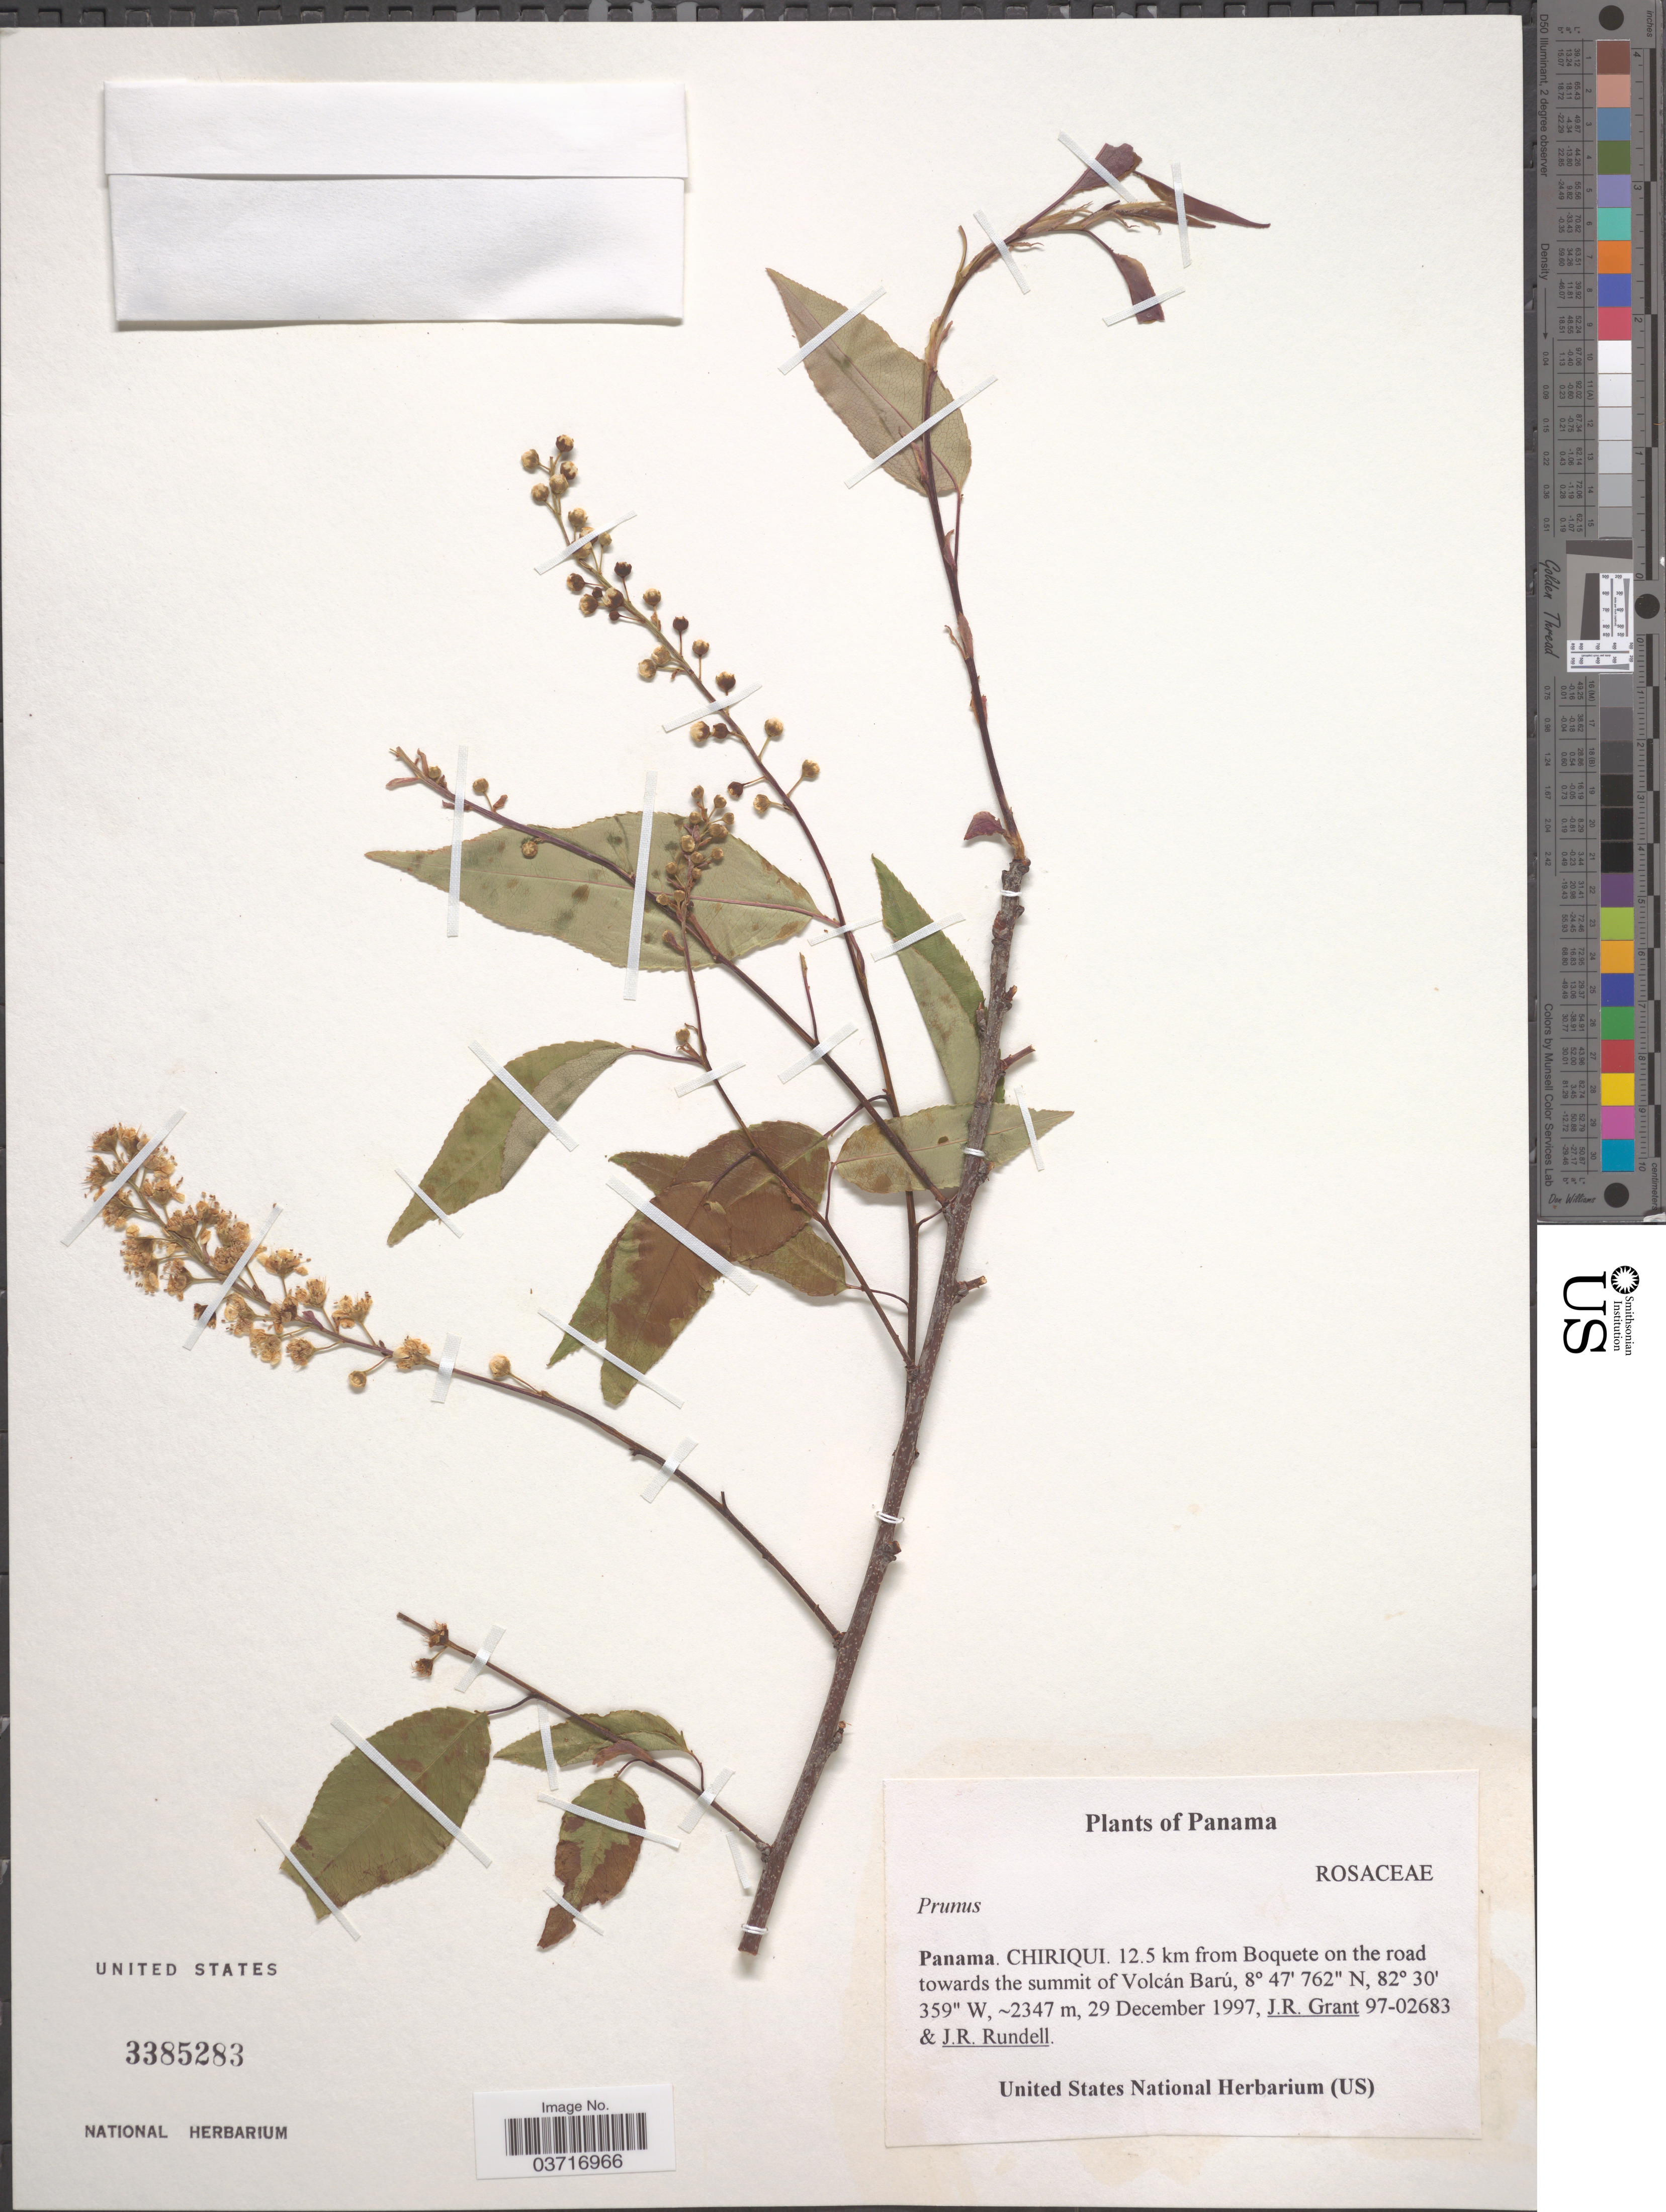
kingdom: Plantae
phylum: Tracheophyta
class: Magnoliopsida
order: Rosales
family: Rosaceae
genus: Prunus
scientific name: Prunus sp.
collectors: J. Grant & J. R. Rundell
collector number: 97-02683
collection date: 1997-12-29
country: Panama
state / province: Chiriqui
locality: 12.5 km from Boquete on the road towards the summit of Volcán Barú.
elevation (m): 2347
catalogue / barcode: US 3385283